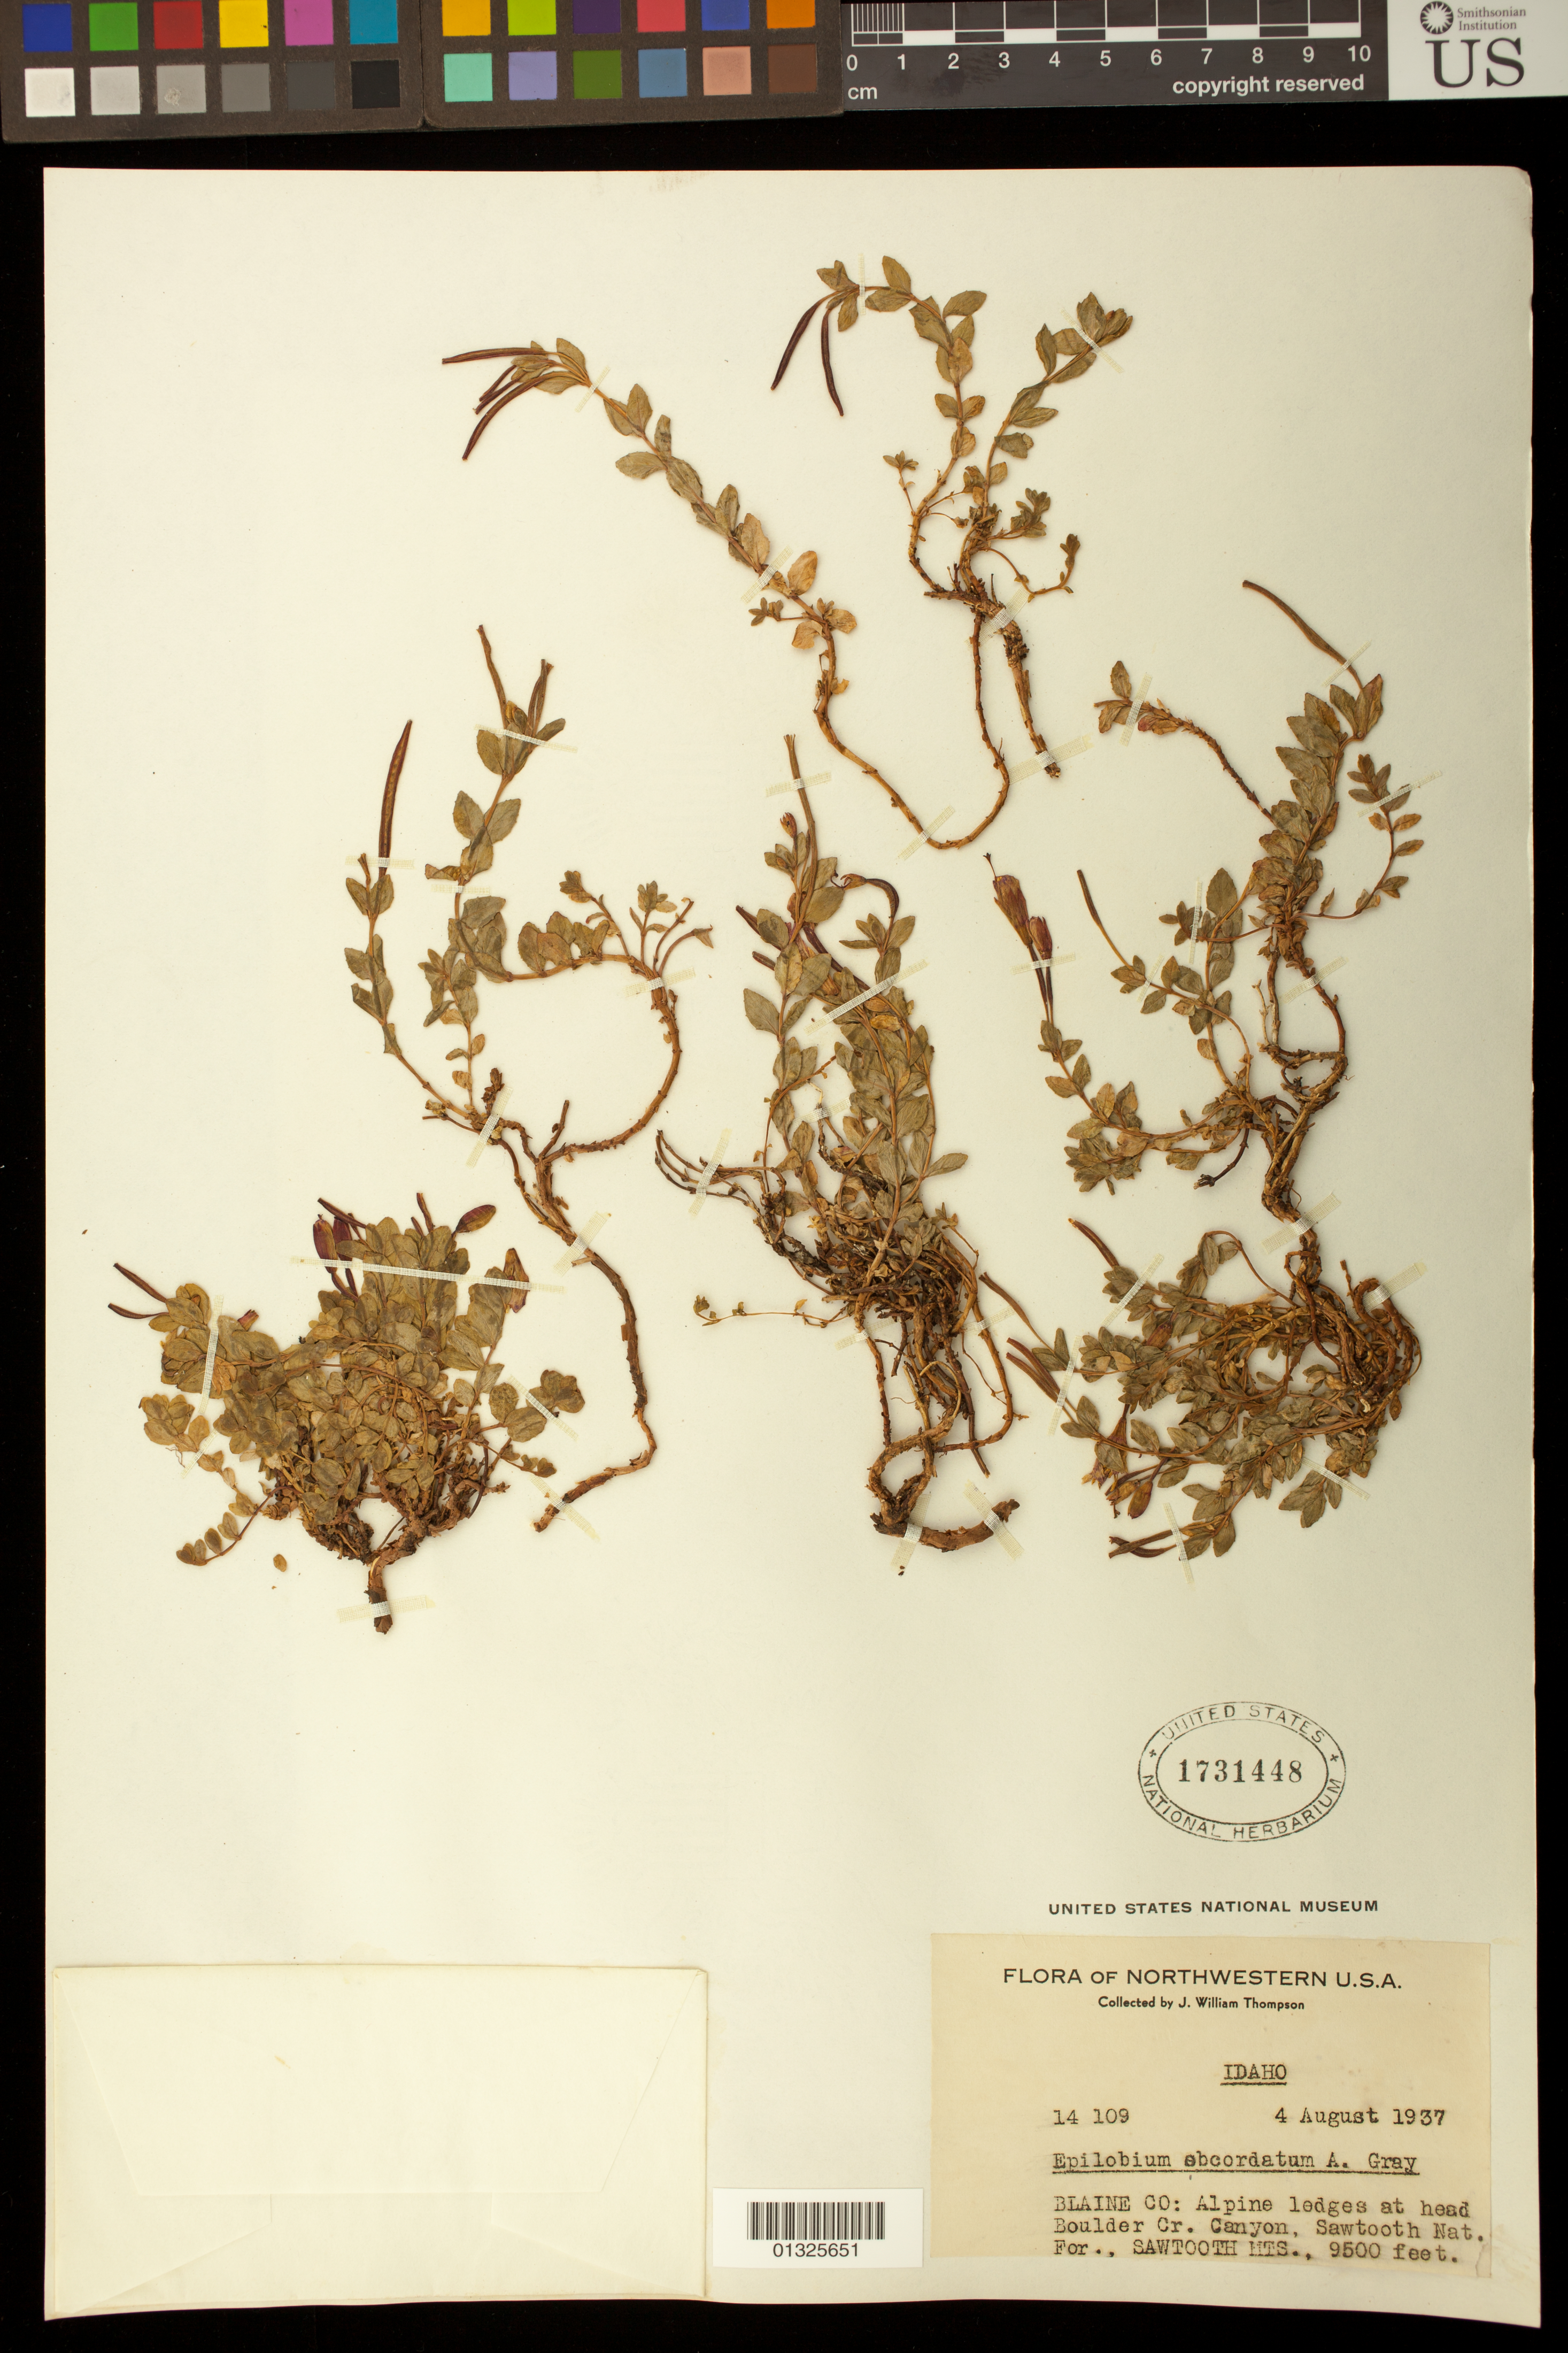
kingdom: Plantae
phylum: Tracheophyta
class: Magnoliopsida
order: Myrtales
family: Onagraceae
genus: Epilobium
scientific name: Epilobium obcordatum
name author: A. Gray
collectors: J. W. Thompson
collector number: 14109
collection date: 1937-08-04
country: United States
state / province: Idaho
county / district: Blaine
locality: Head of Boulder Cr. Canyon, Sawtooth National Forest, Sawtooth Mts.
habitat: Alpine ledges.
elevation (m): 2896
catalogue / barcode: US 1731448